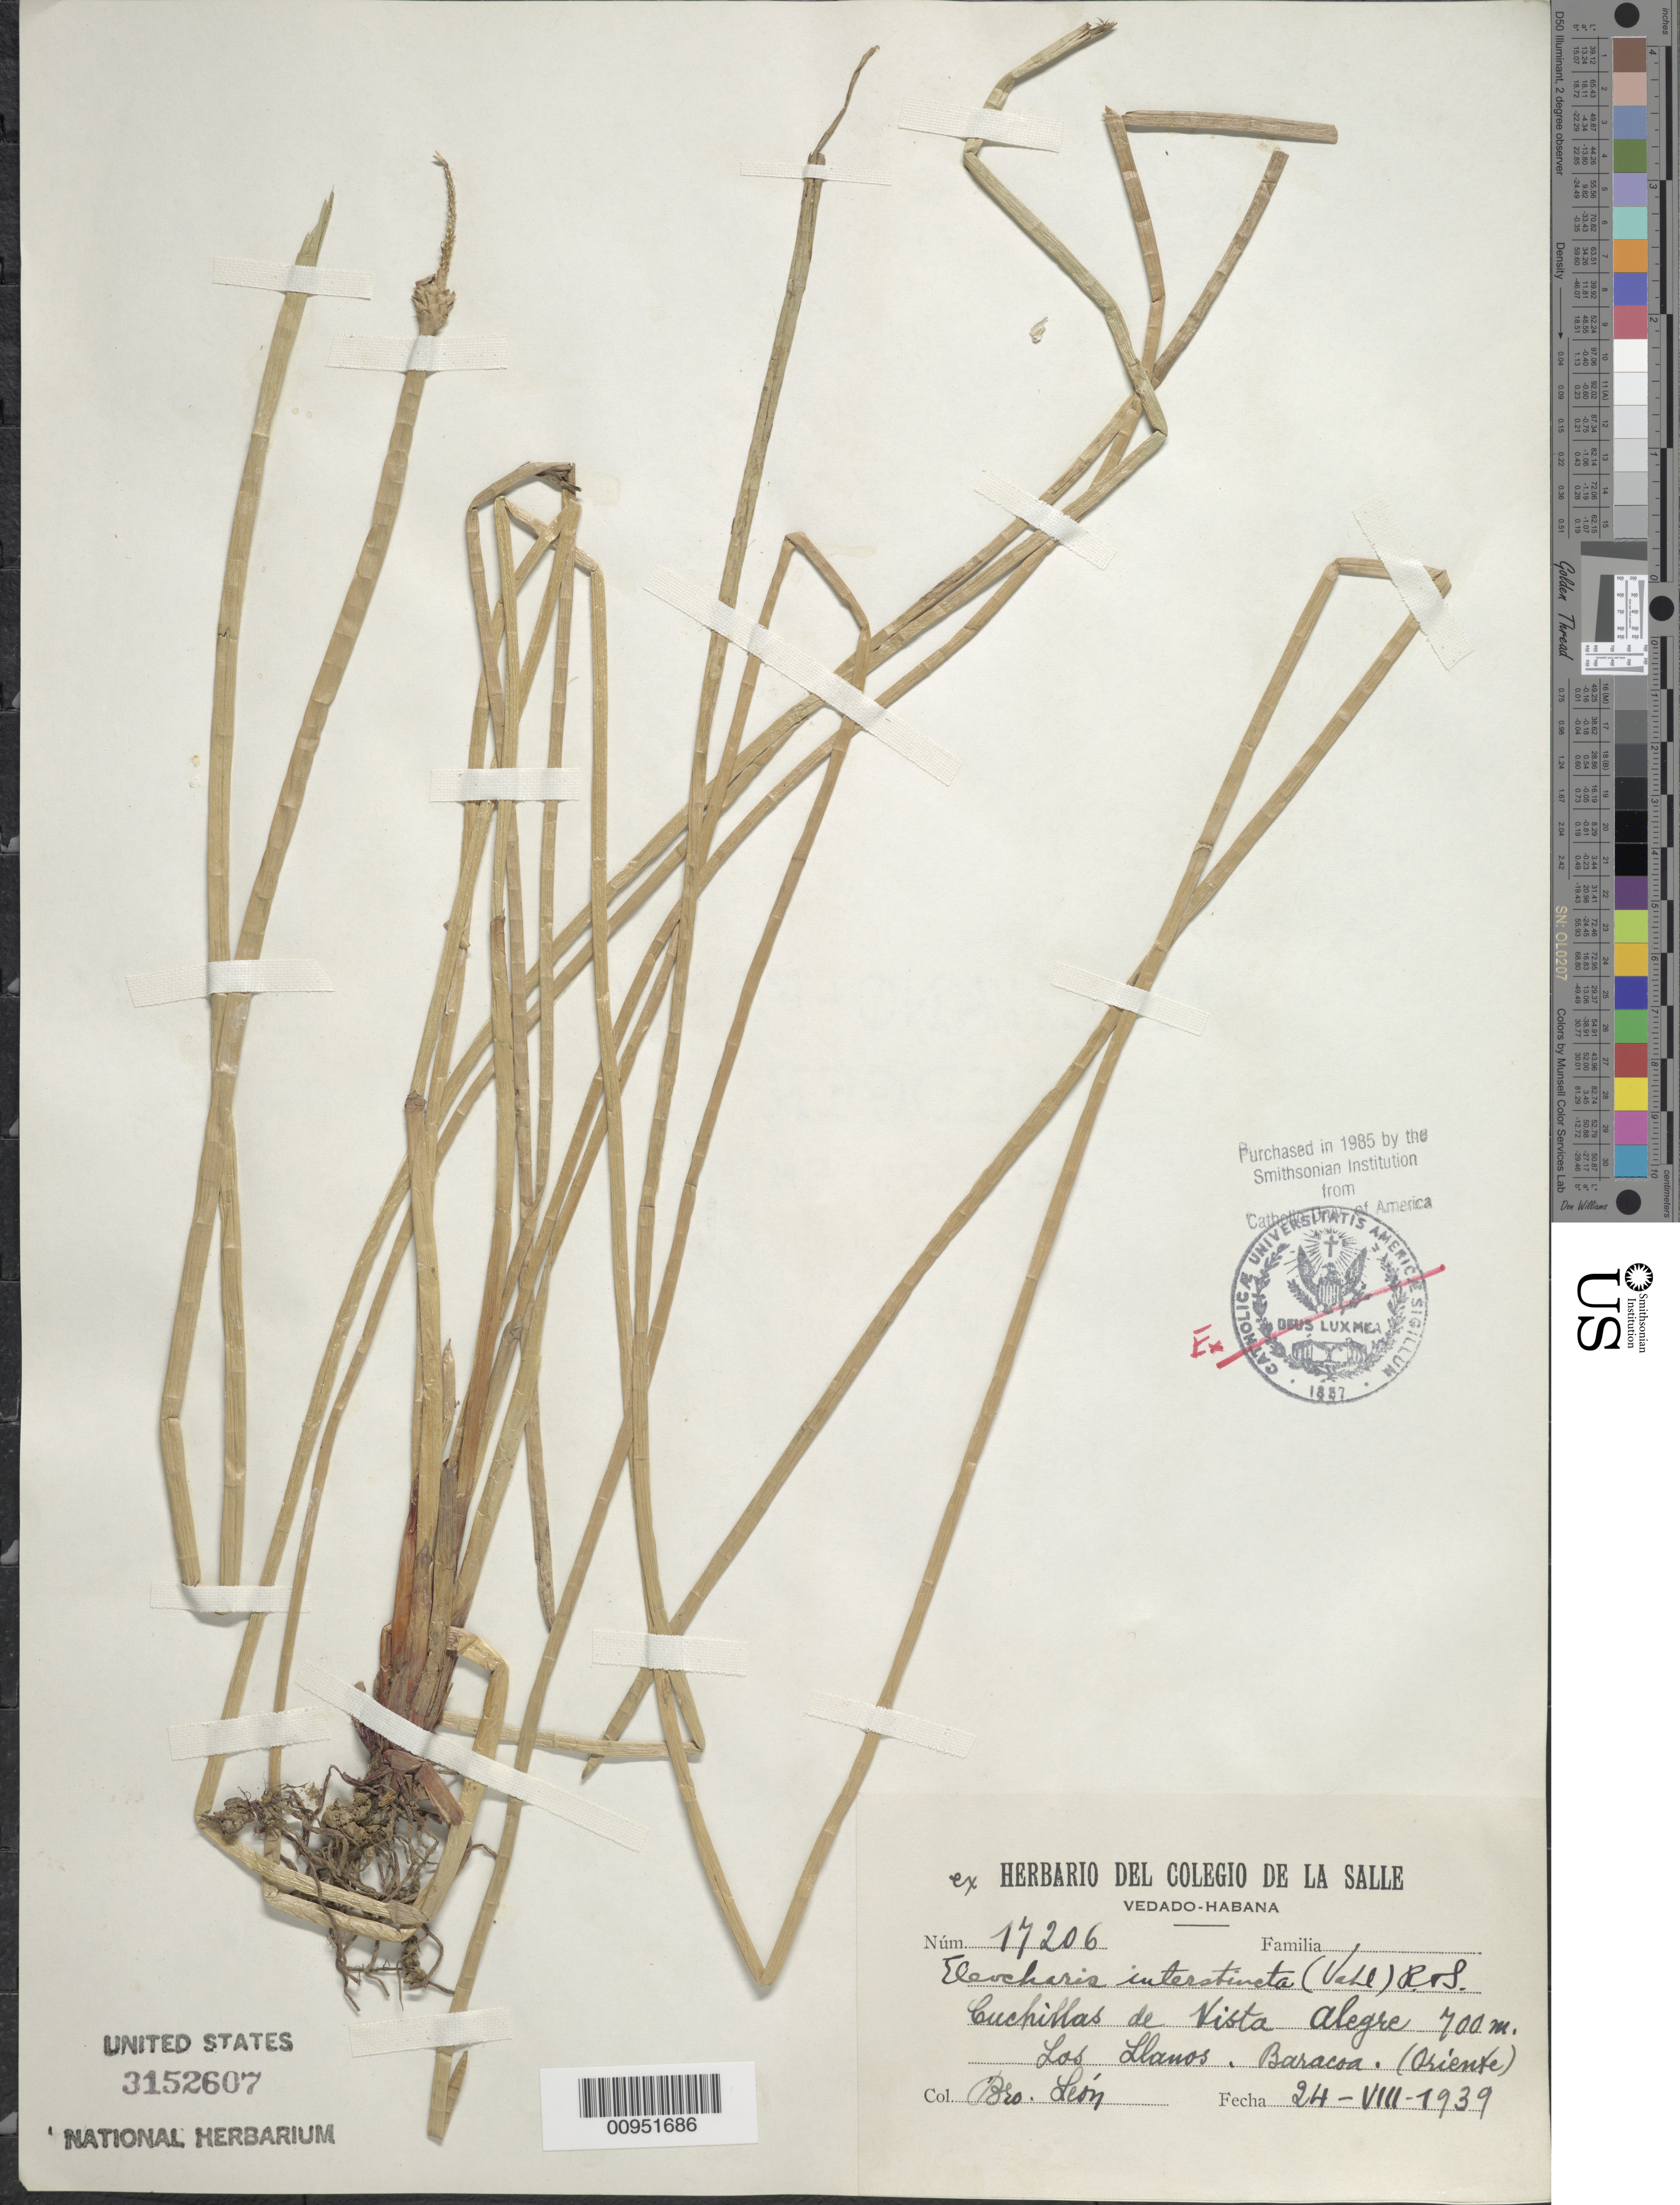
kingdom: Plantae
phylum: Tracheophyta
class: Liliopsida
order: Poales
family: Cyperaceae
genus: Eleocharis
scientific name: Eleocharis interstincta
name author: (Vahl) Roem. & Schult.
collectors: Bro. León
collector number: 17206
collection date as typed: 24 Aug 1939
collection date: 1939-08-24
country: Cuba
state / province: Guantanamo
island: Cuba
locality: Cuchillas de Vista Alegra, Los Llanos, Baracoa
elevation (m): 700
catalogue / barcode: US 3152607